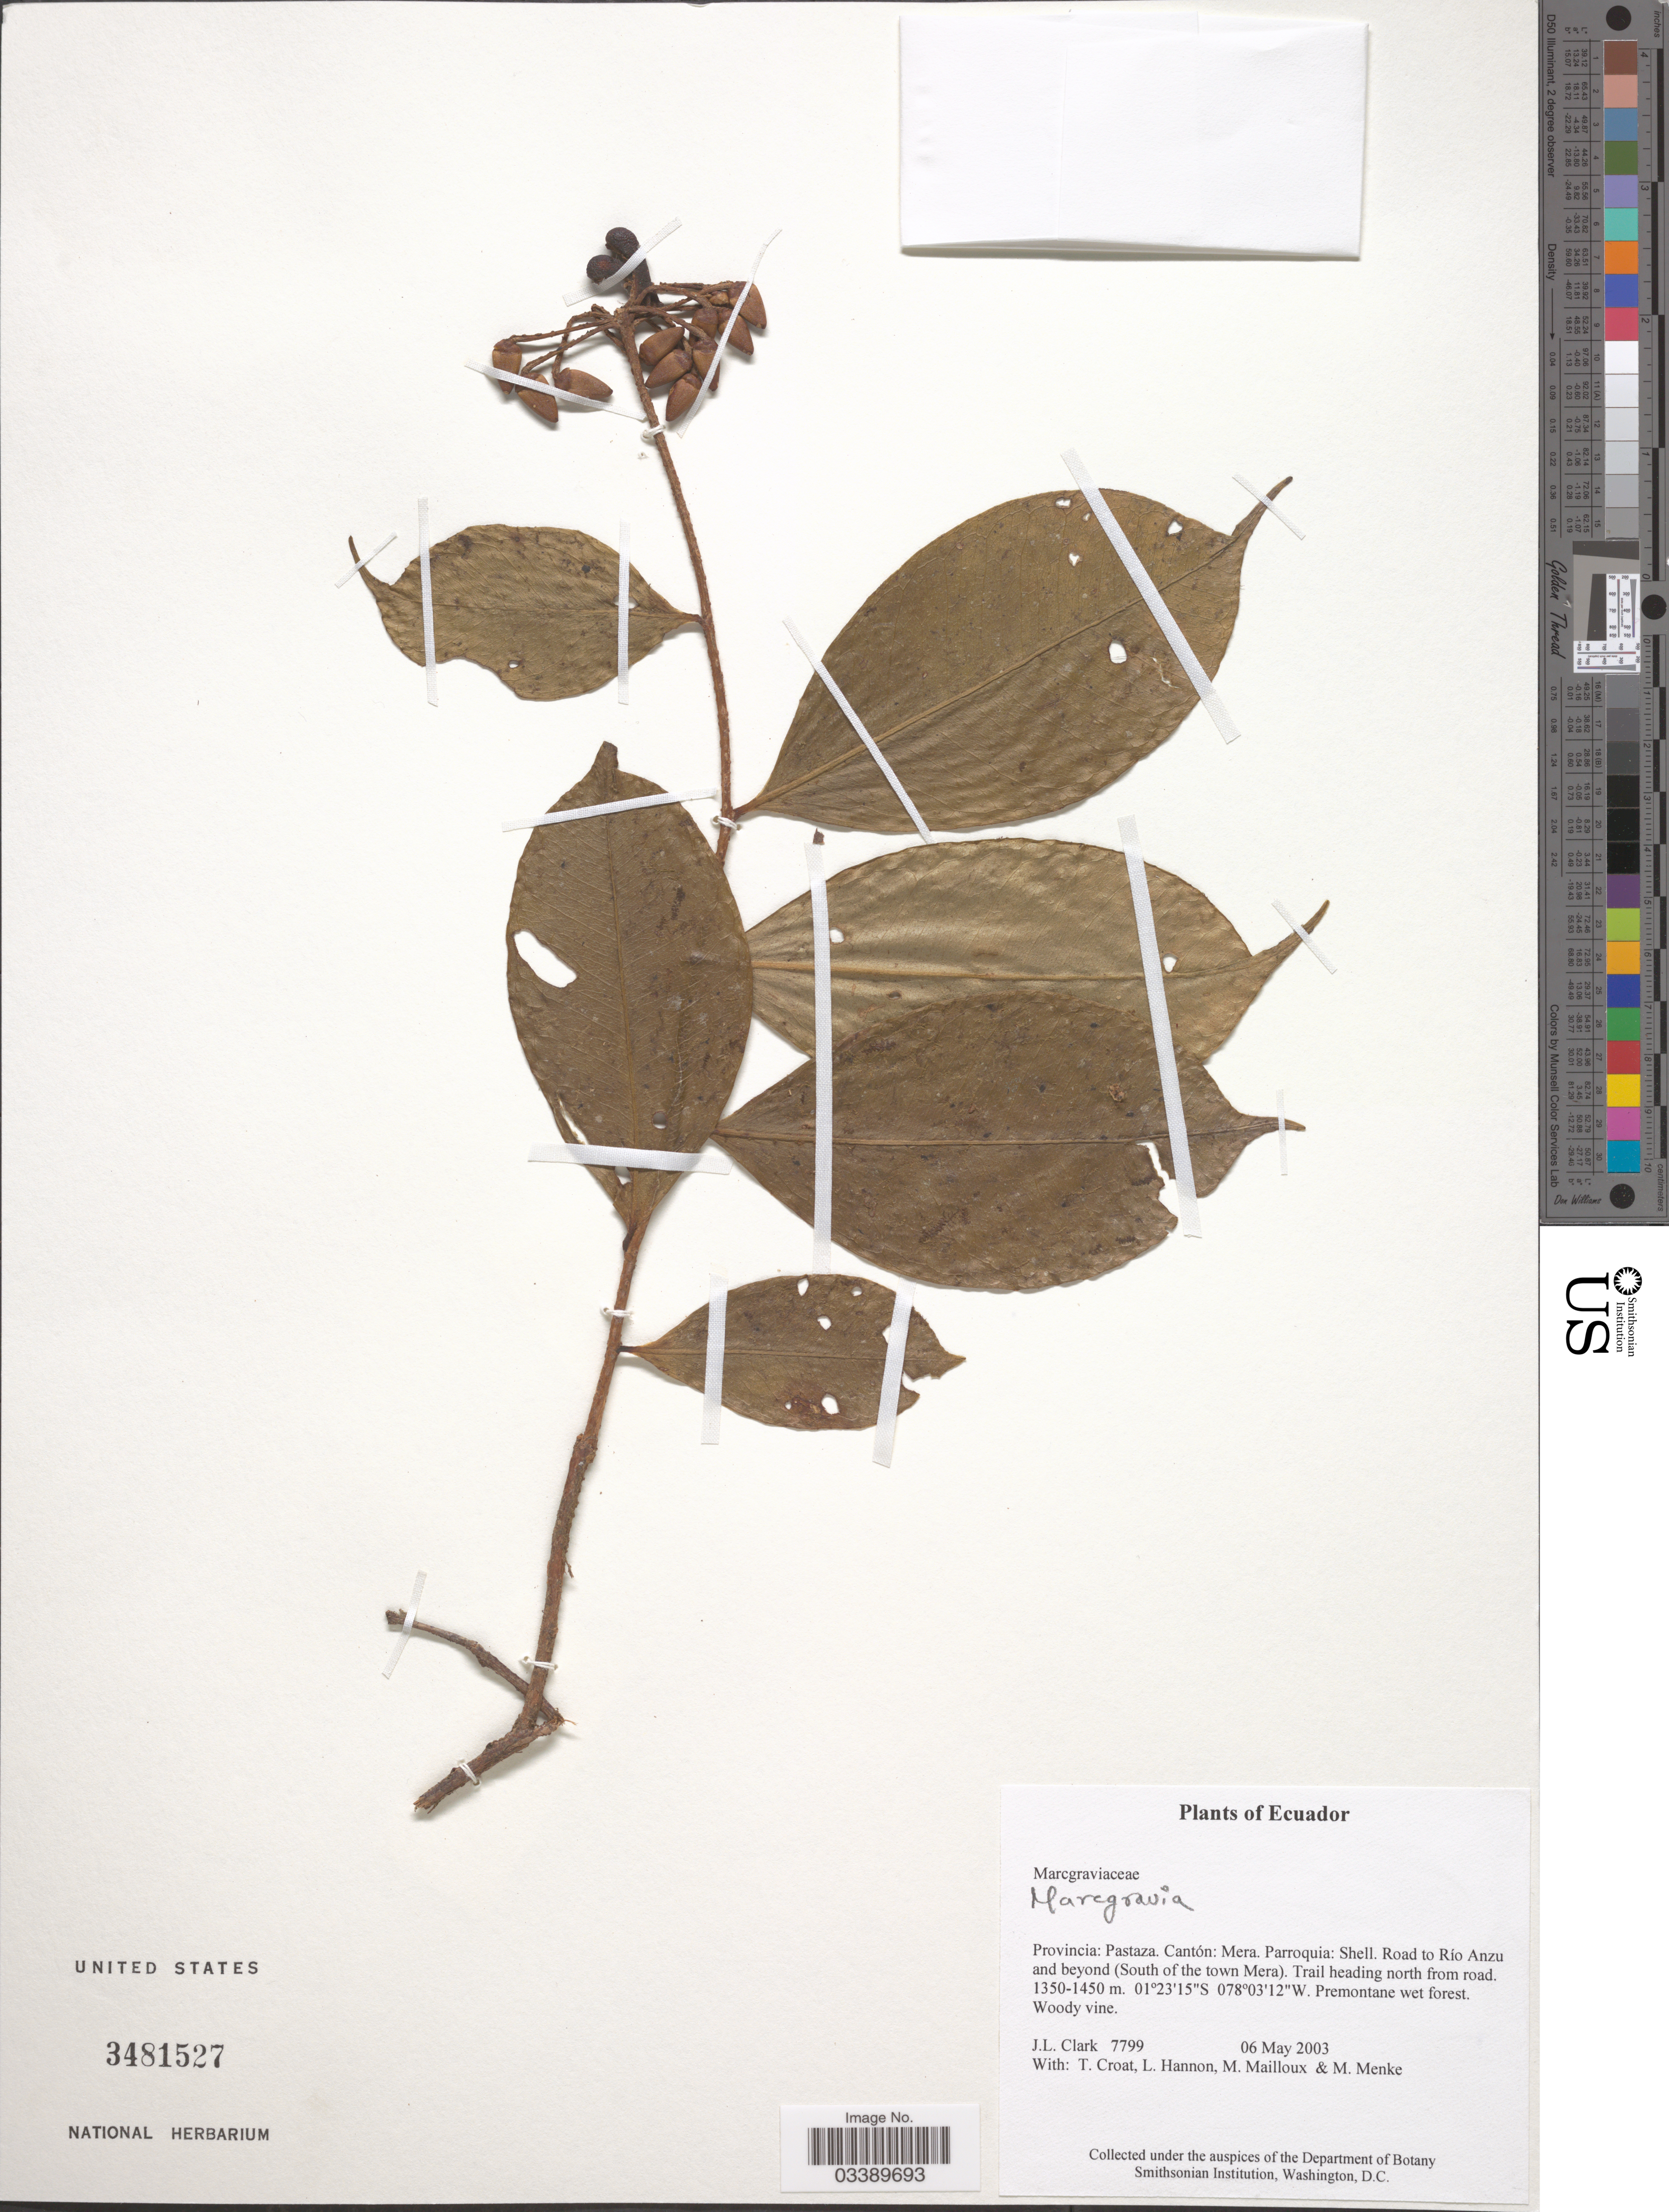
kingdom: Plantae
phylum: Tracheophyta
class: Magnoliopsida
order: Ericales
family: Marcgraviaceae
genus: Marcgravia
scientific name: Marcgravia sp.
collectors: J. L. Clark, T. B. Croat, L. Hannon, M. Mailloux & M. Menke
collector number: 7799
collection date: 2003-05-06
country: Ecuador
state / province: Pastaza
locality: Cantón: Mera. Parroquia: Shell. Road to Río Anzu and beyond (South of the town Mera). Trail heading north from road.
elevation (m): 1350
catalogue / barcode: US 3481527